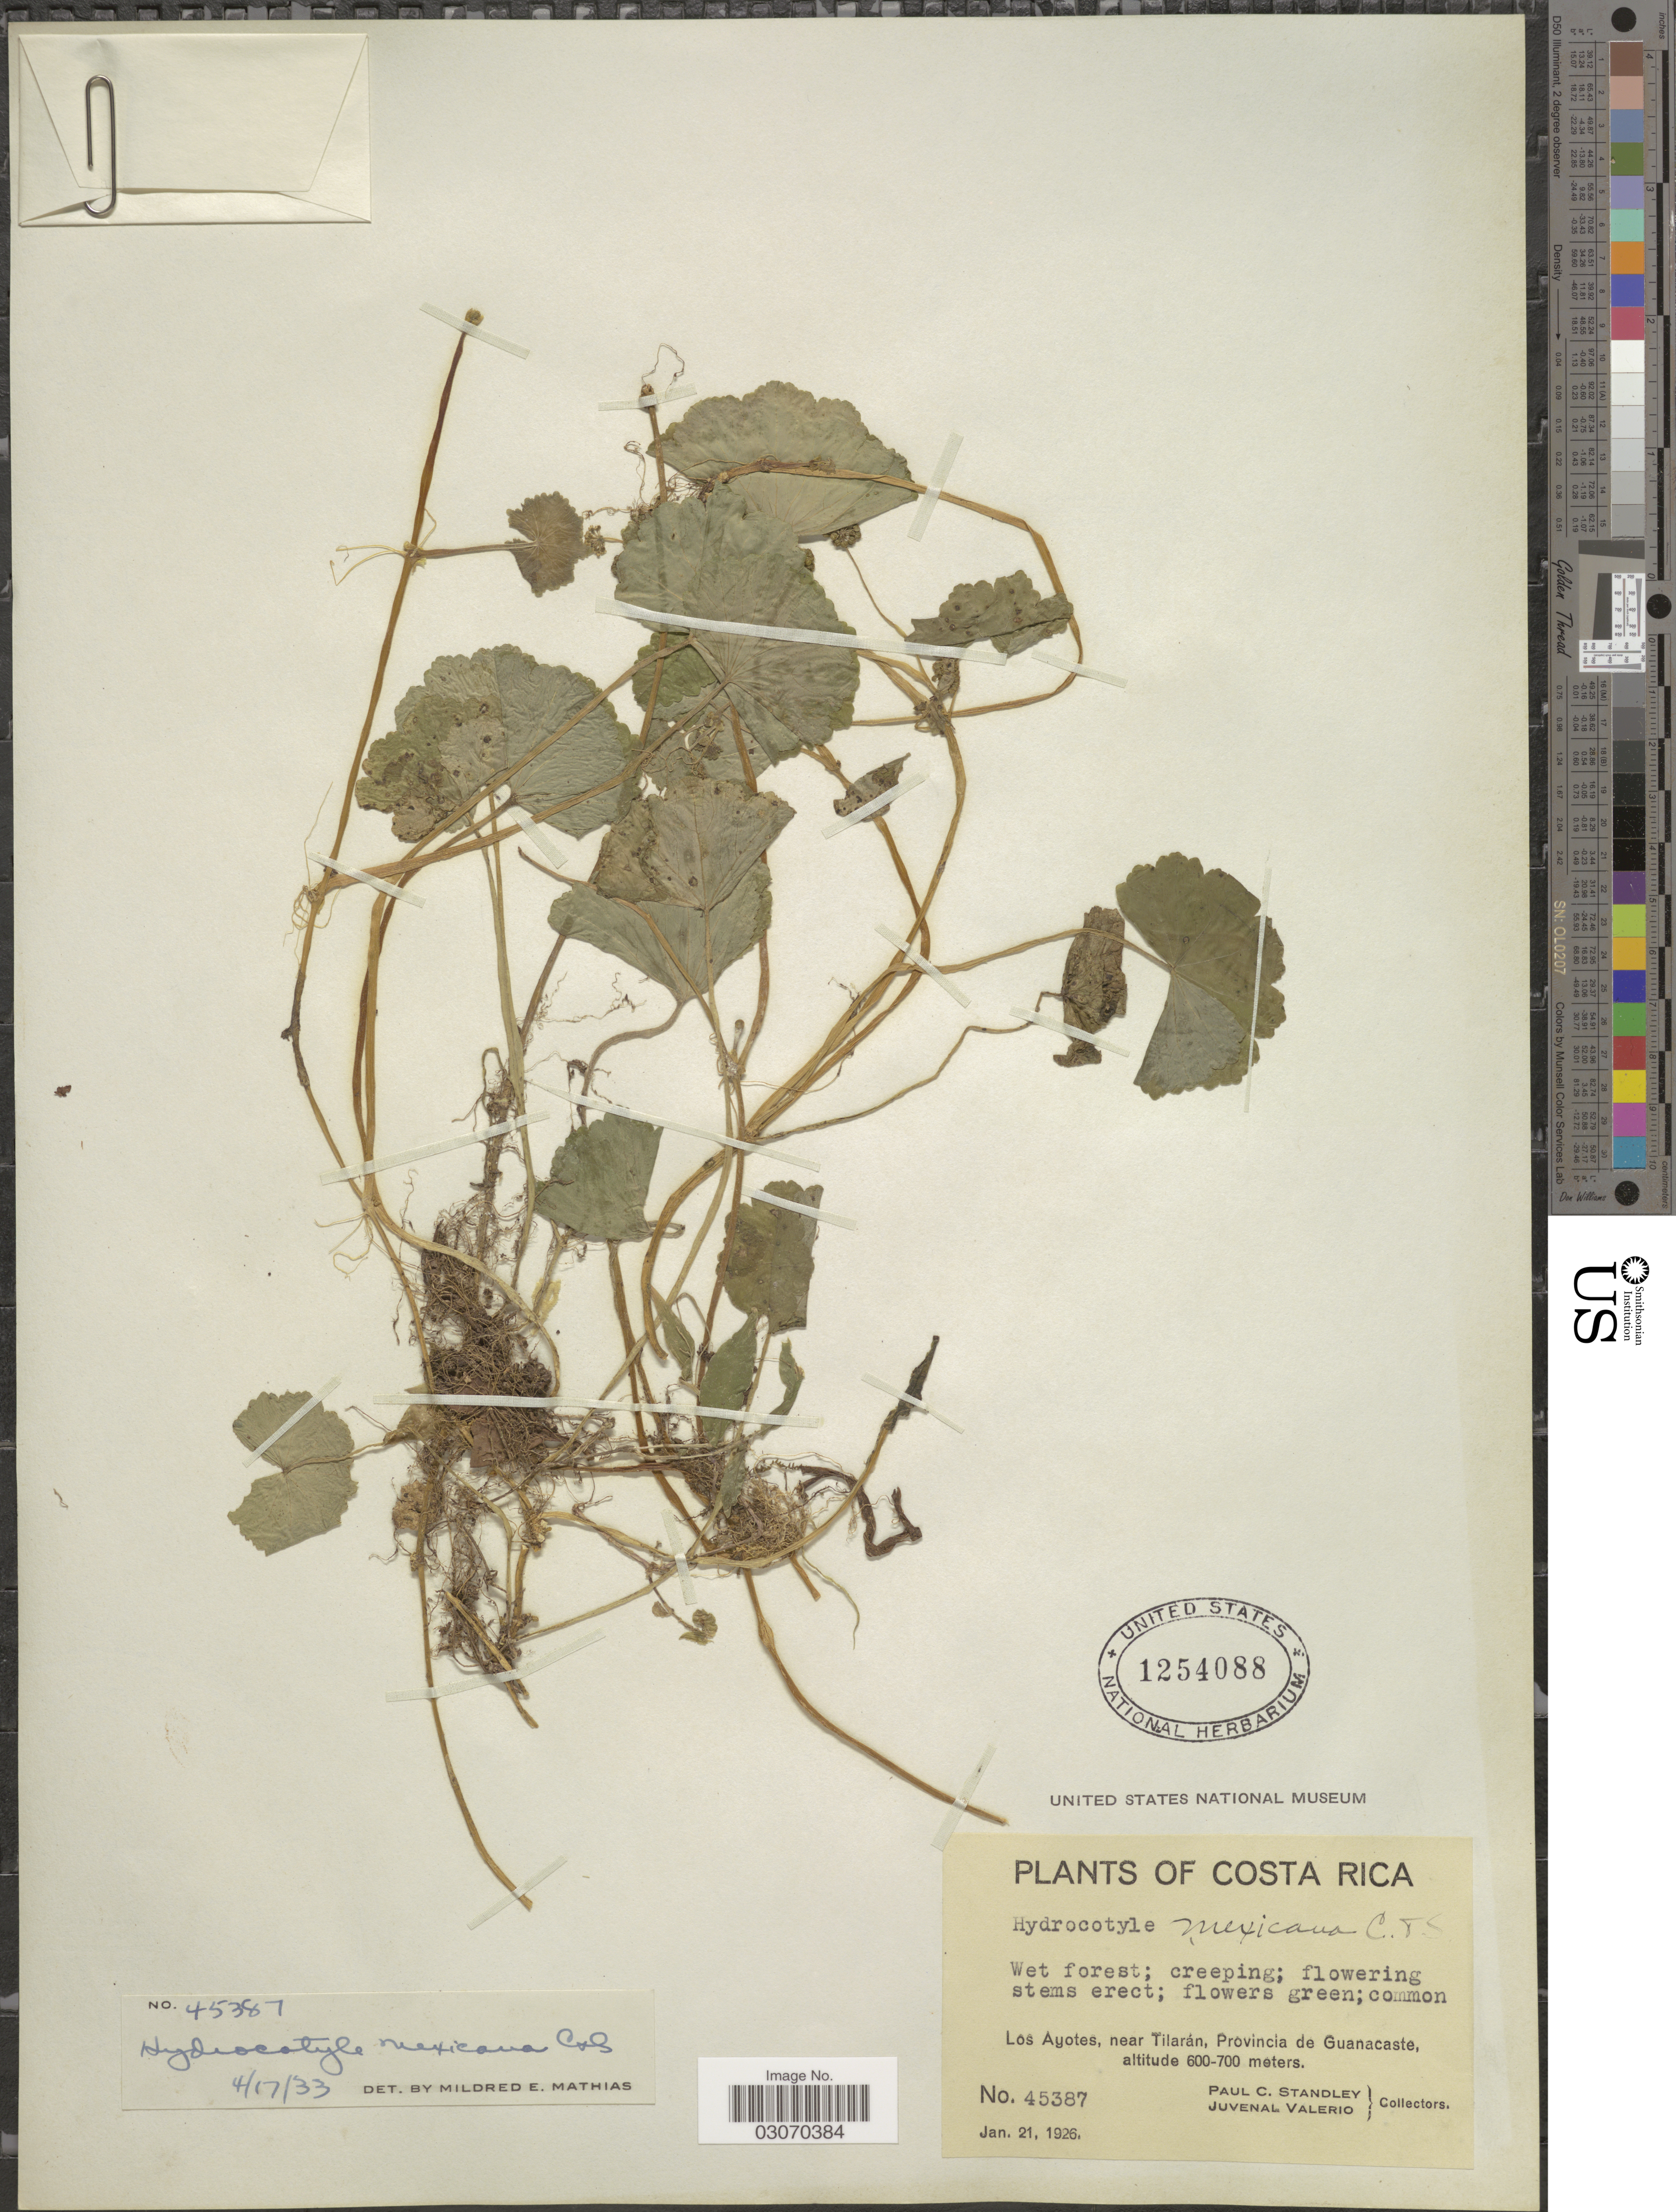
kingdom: Plantae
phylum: Tracheophyta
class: Magnoliopsida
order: Apiales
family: Araliaceae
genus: Hydrocotyle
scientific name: Hydrocotyle mexicana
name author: Schltdl. & Cham.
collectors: P. C. Standley & J. Valerio R.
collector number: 45387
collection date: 1926-01-21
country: Costa Rica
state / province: Guanacaste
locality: Los Ayotes, near Tilarán.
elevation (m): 600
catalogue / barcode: US 1254088